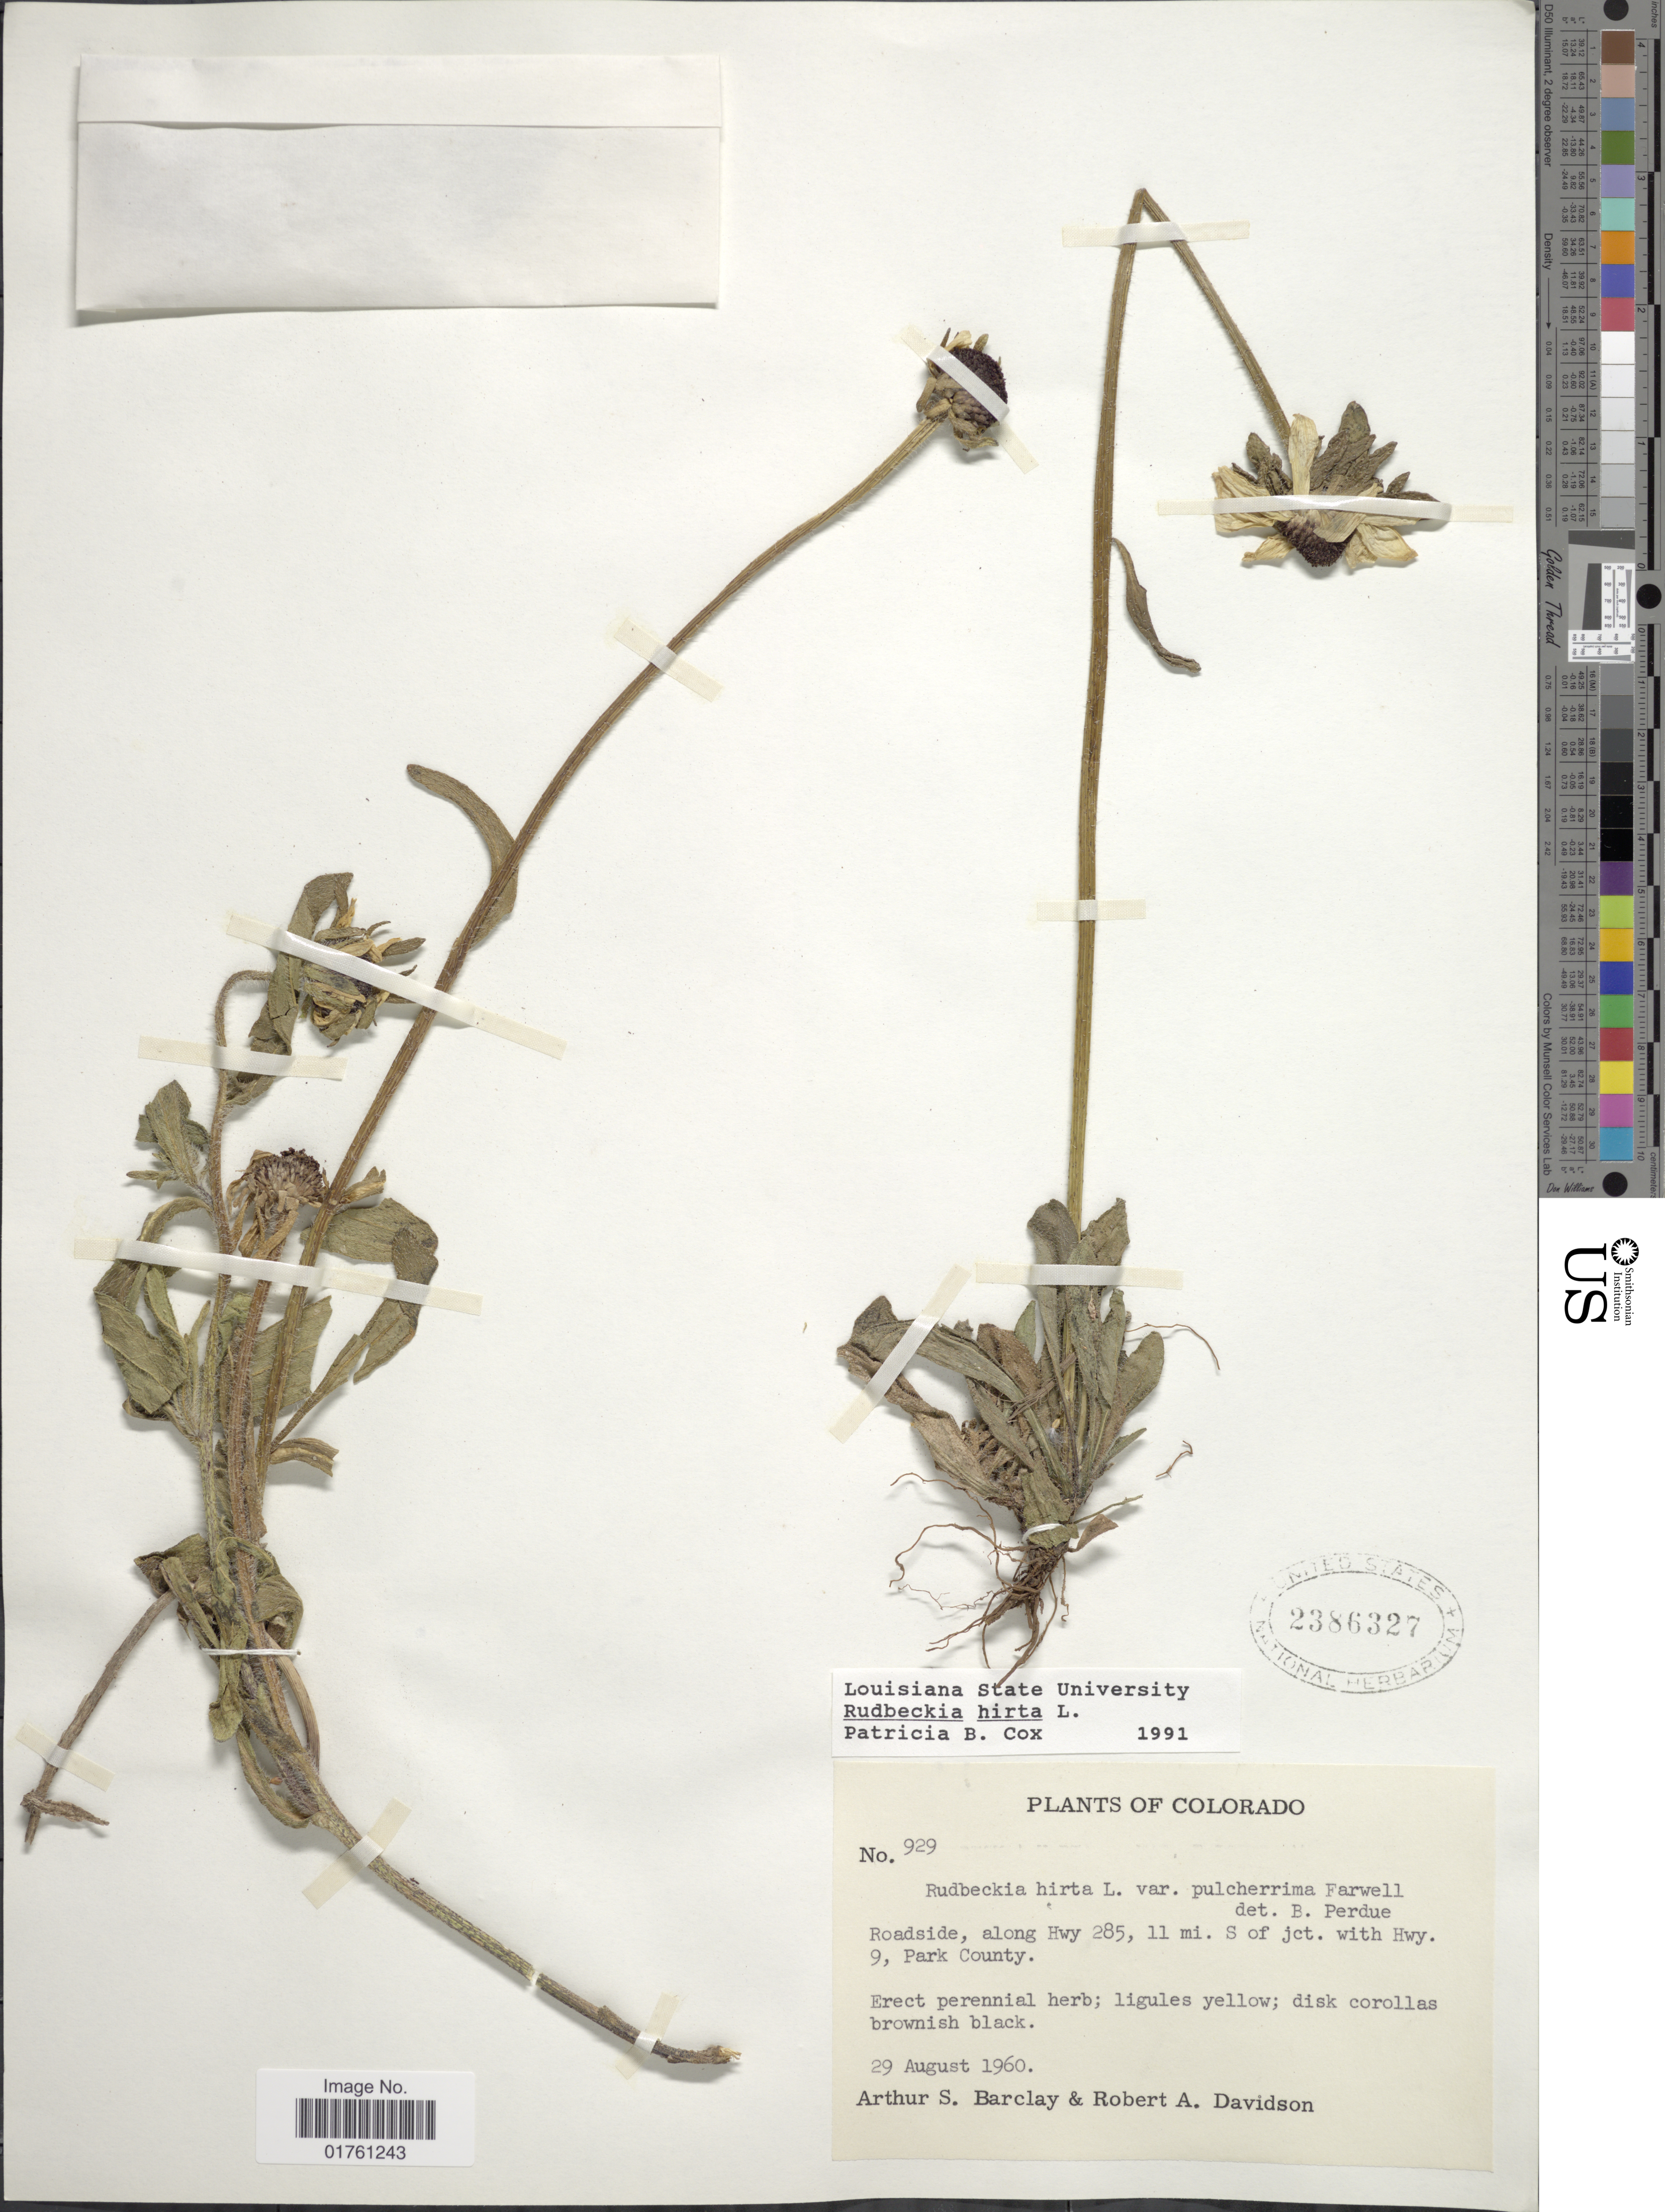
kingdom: Plantae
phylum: Tracheophyta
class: Magnoliopsida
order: Asterales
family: Asteraceae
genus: Rudbeckia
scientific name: Rudbeckia hirta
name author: L.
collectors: A. S. Barclay & R. A. Davidson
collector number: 929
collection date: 1960-08-29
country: United States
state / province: Colorado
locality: Roadisde, along Hwy 285, 11 mi S of Jct with Hwy. 9, Park County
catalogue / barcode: US 2386327